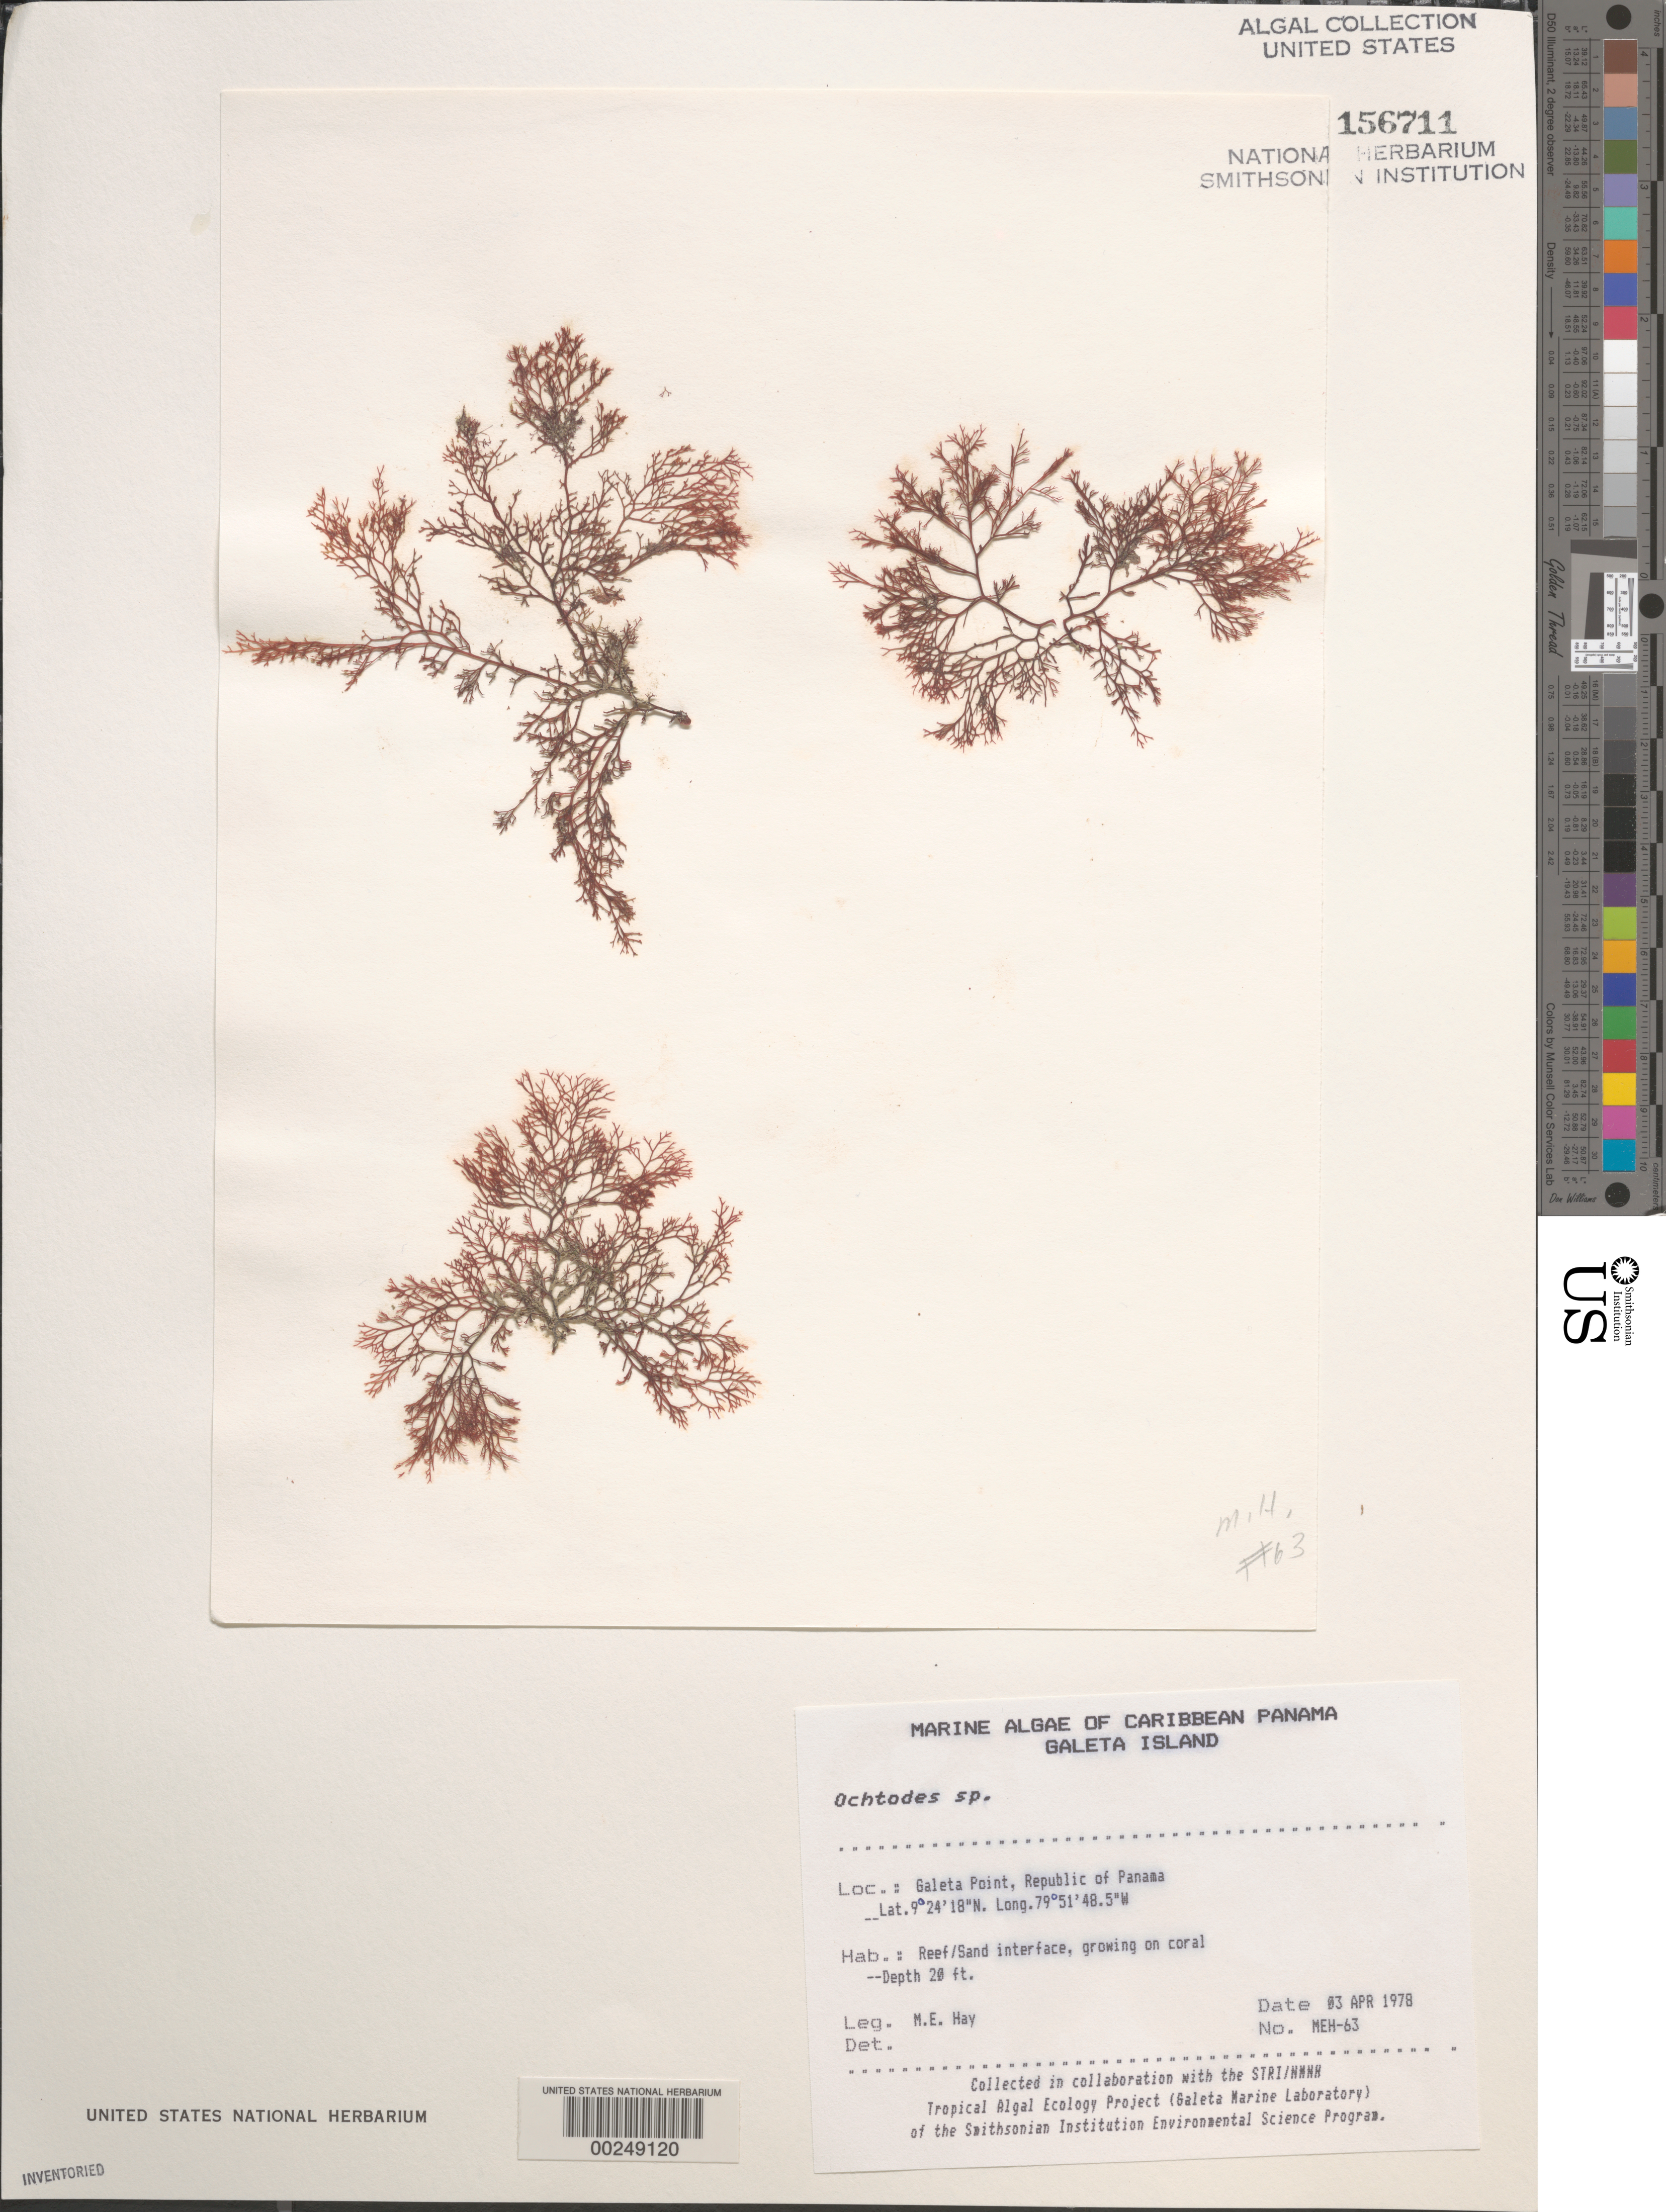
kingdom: Plantae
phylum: Rhodophyta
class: Florideophyceae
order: Gigartinales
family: Rhizophyllidaceae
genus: Ochtodes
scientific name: Ochtodes sp.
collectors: M. E. Hay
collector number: MEH-63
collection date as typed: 03 Apr 1978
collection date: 1978-04-03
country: Panama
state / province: Colón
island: Galeta Island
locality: Galeta Point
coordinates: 9 24' 18" N, 79 51' 48.5" W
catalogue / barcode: US 156711